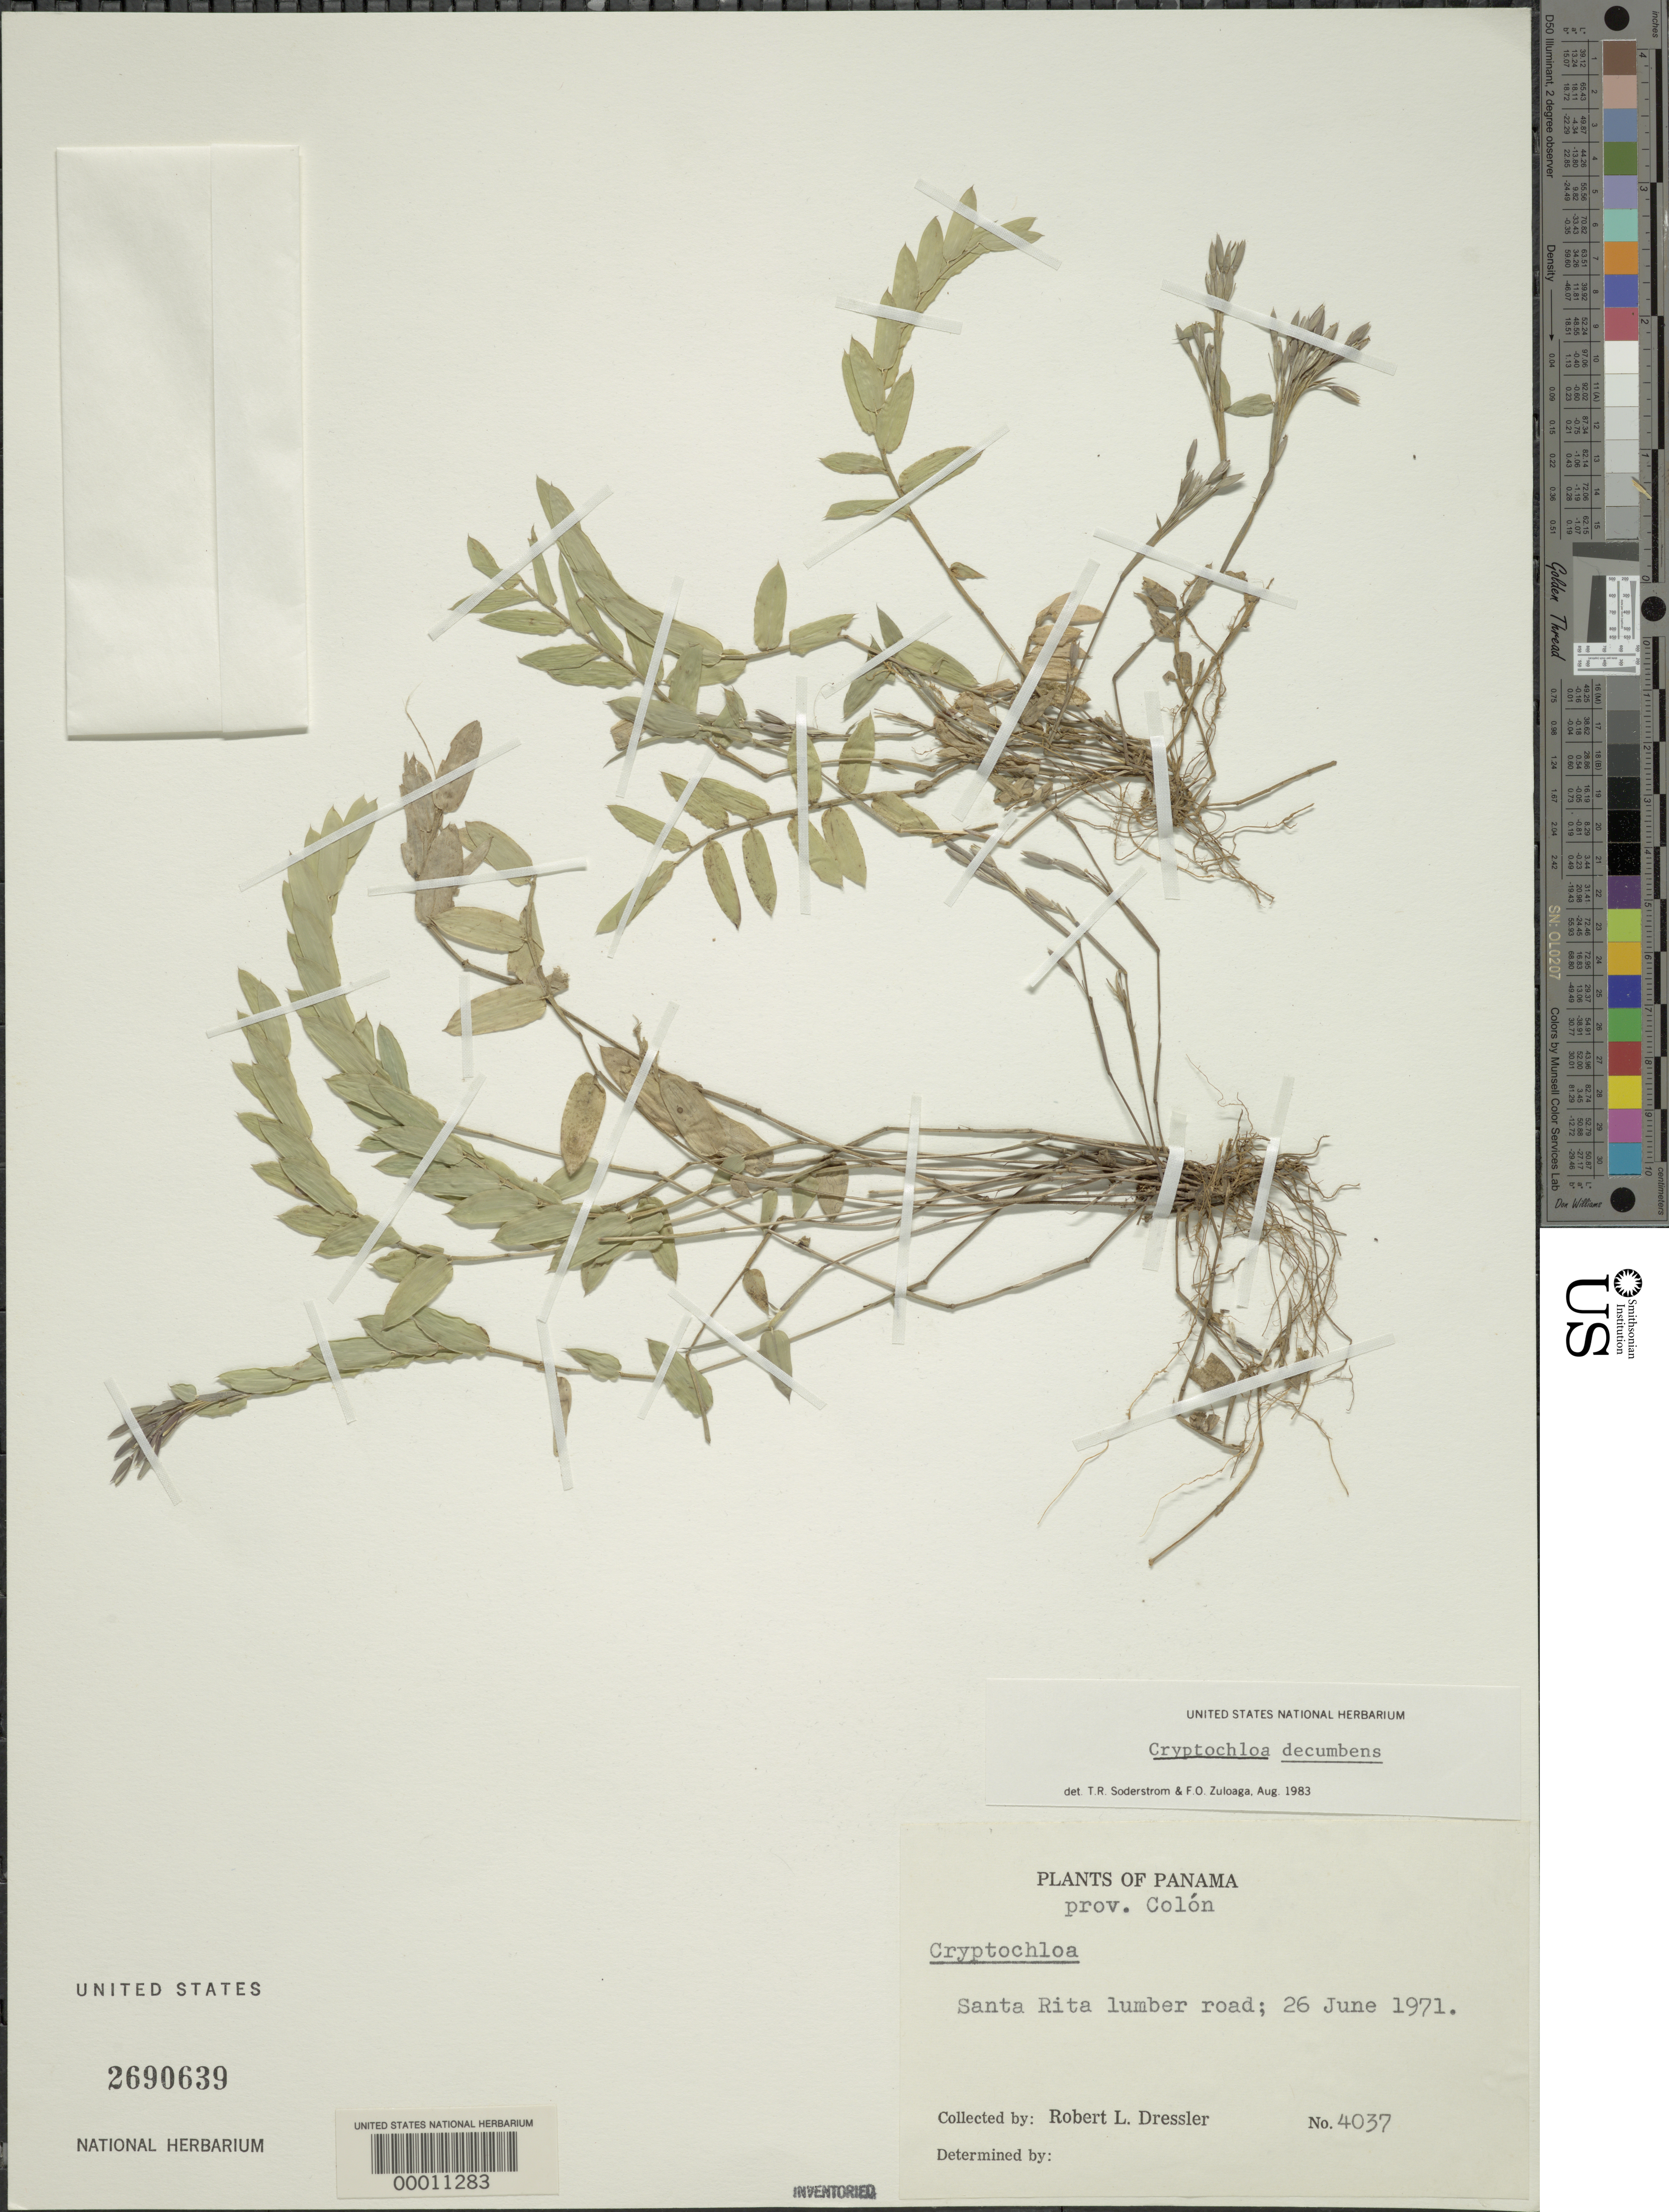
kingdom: Plantae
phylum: Tracheophyta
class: Liliopsida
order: Poales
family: Poaceae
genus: Cryptochloa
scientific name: Cryptochloa decumbens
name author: Soderstr. & Zuloaga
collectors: R. Dressler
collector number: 4037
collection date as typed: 26 Jun 1971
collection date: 1971-06-26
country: Panama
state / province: Colón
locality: Santa Rita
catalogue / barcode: US 2690639